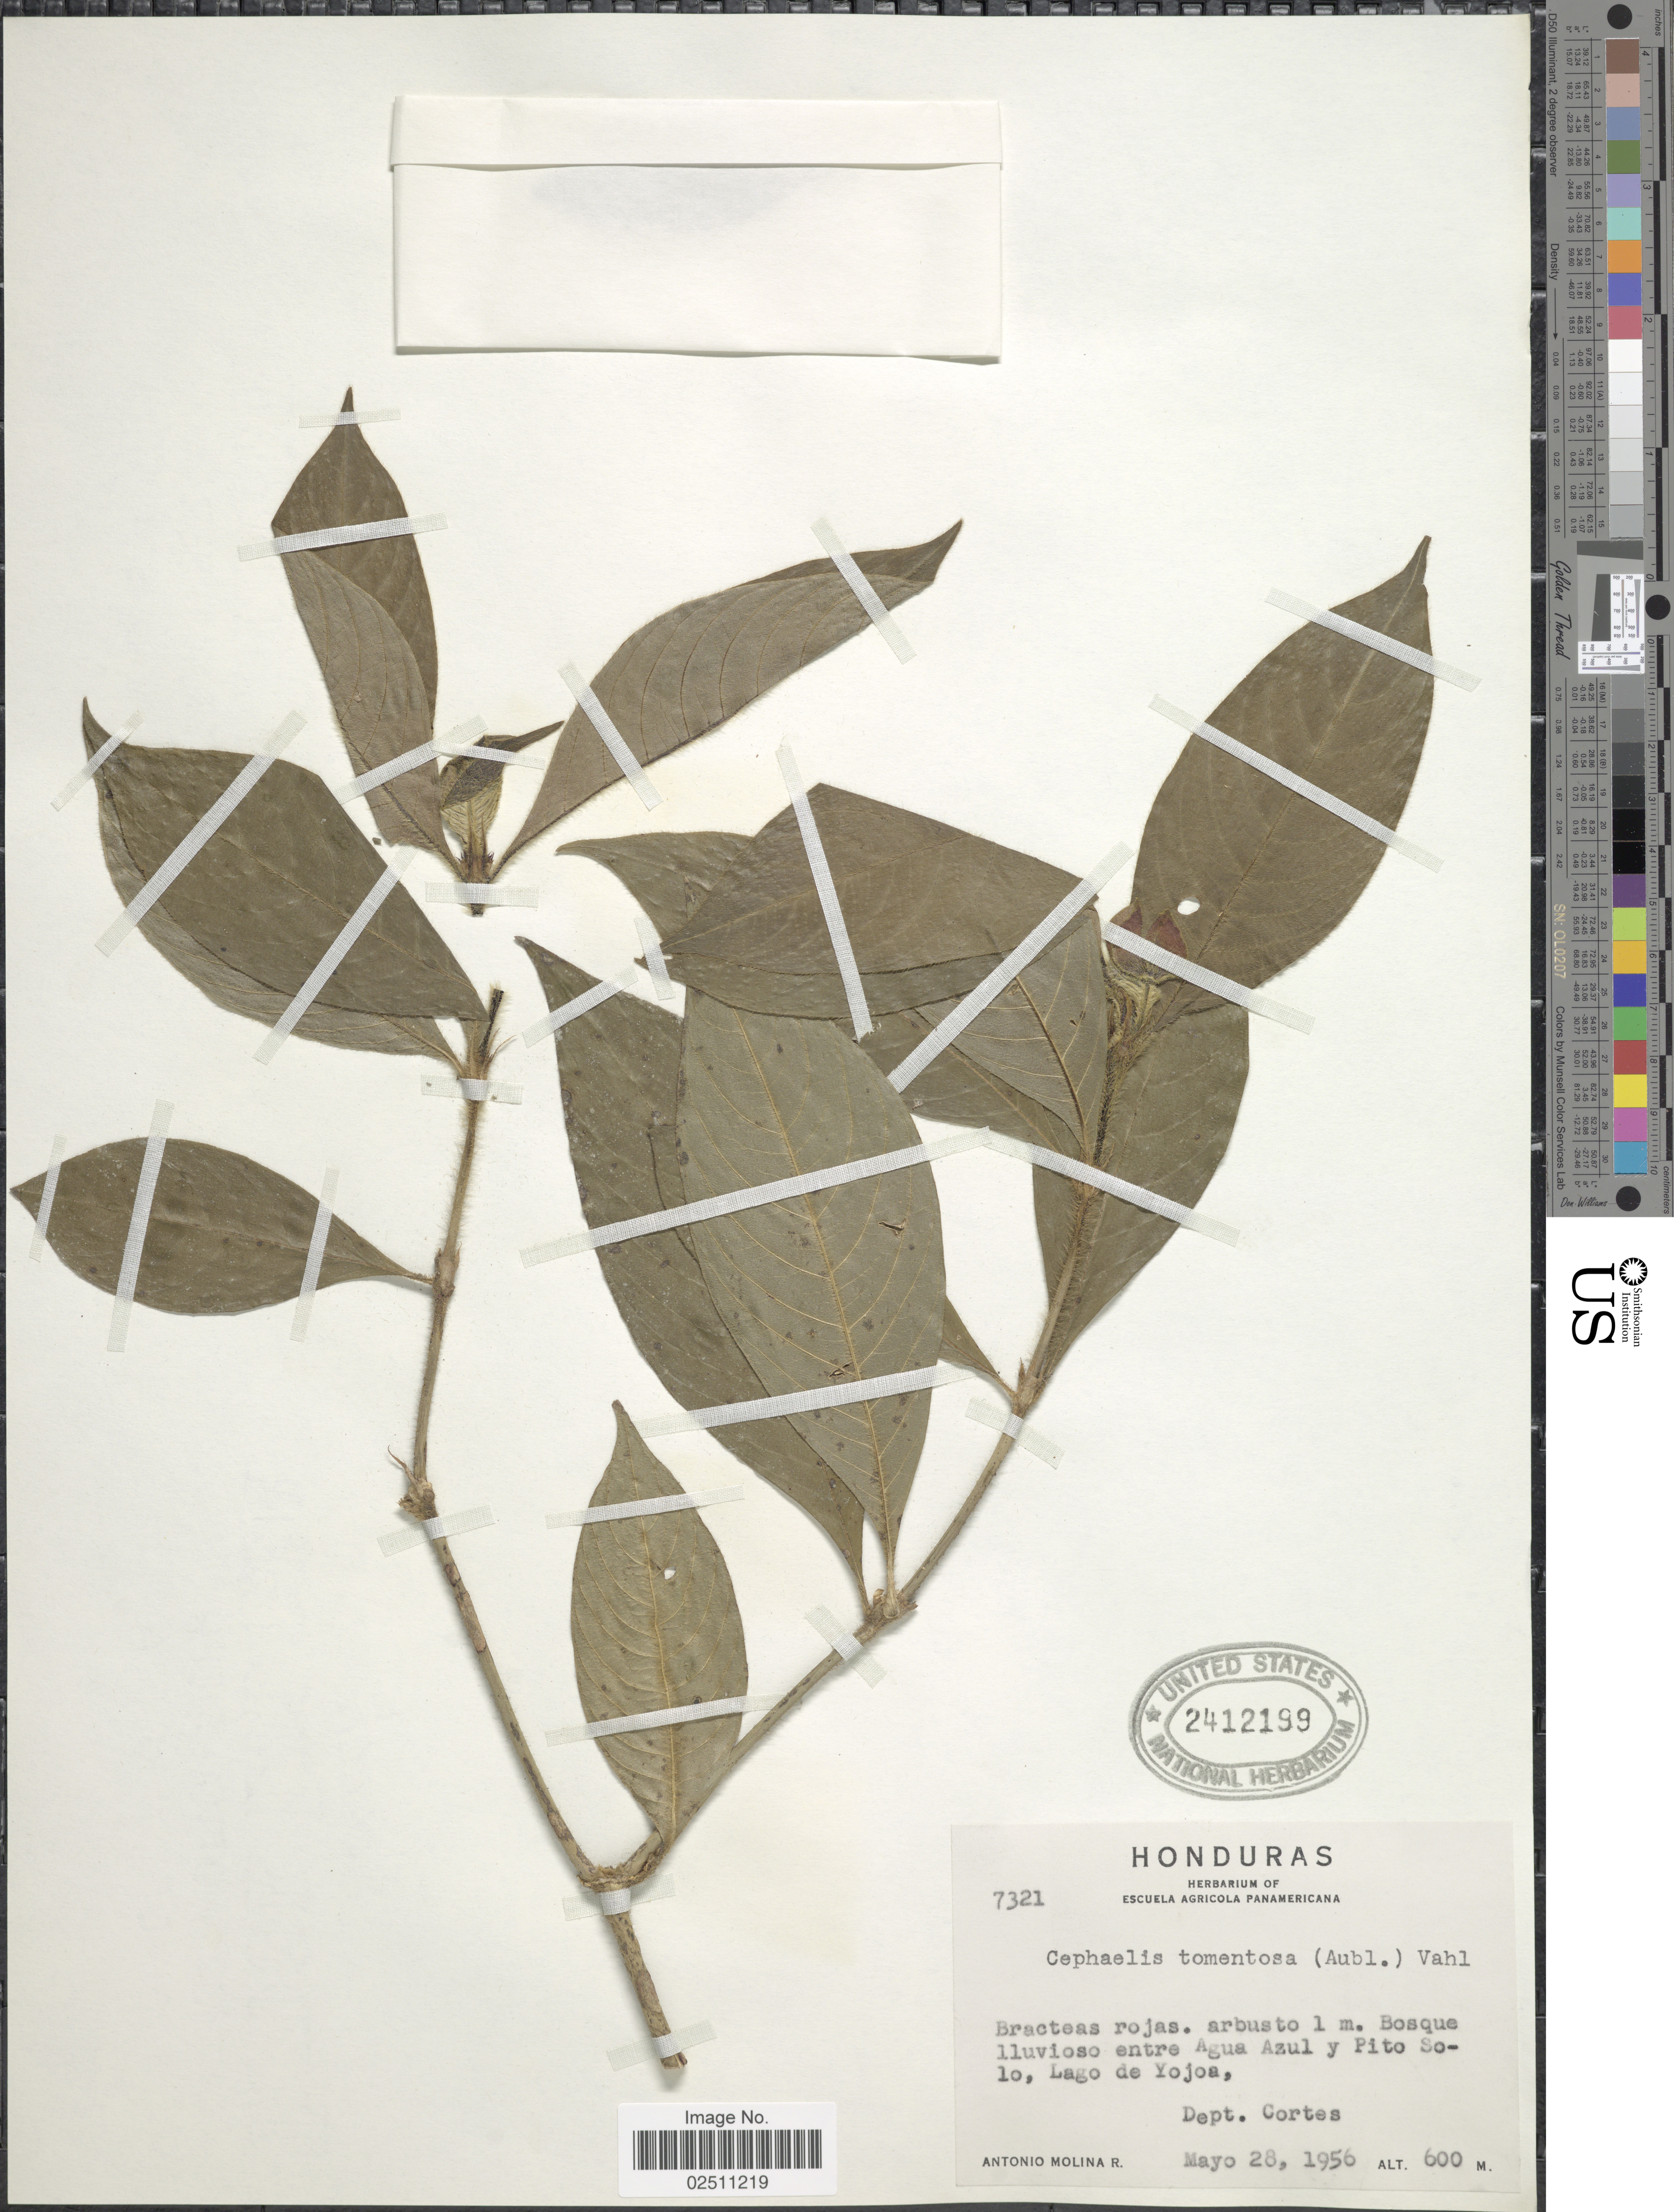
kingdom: Plantae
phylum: Tracheophyta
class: Magnoliopsida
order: Gentianales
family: Rubiaceae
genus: Psychotria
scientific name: Psychotria poeppigiana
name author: Müll. Arg.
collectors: A. Molina R.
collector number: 7321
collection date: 1956-05-28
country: Honduras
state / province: Cortés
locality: Bosque lluvioso entre Agua Azul y Pito Solo, Lago de Yojoa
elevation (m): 600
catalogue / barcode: US 2412199